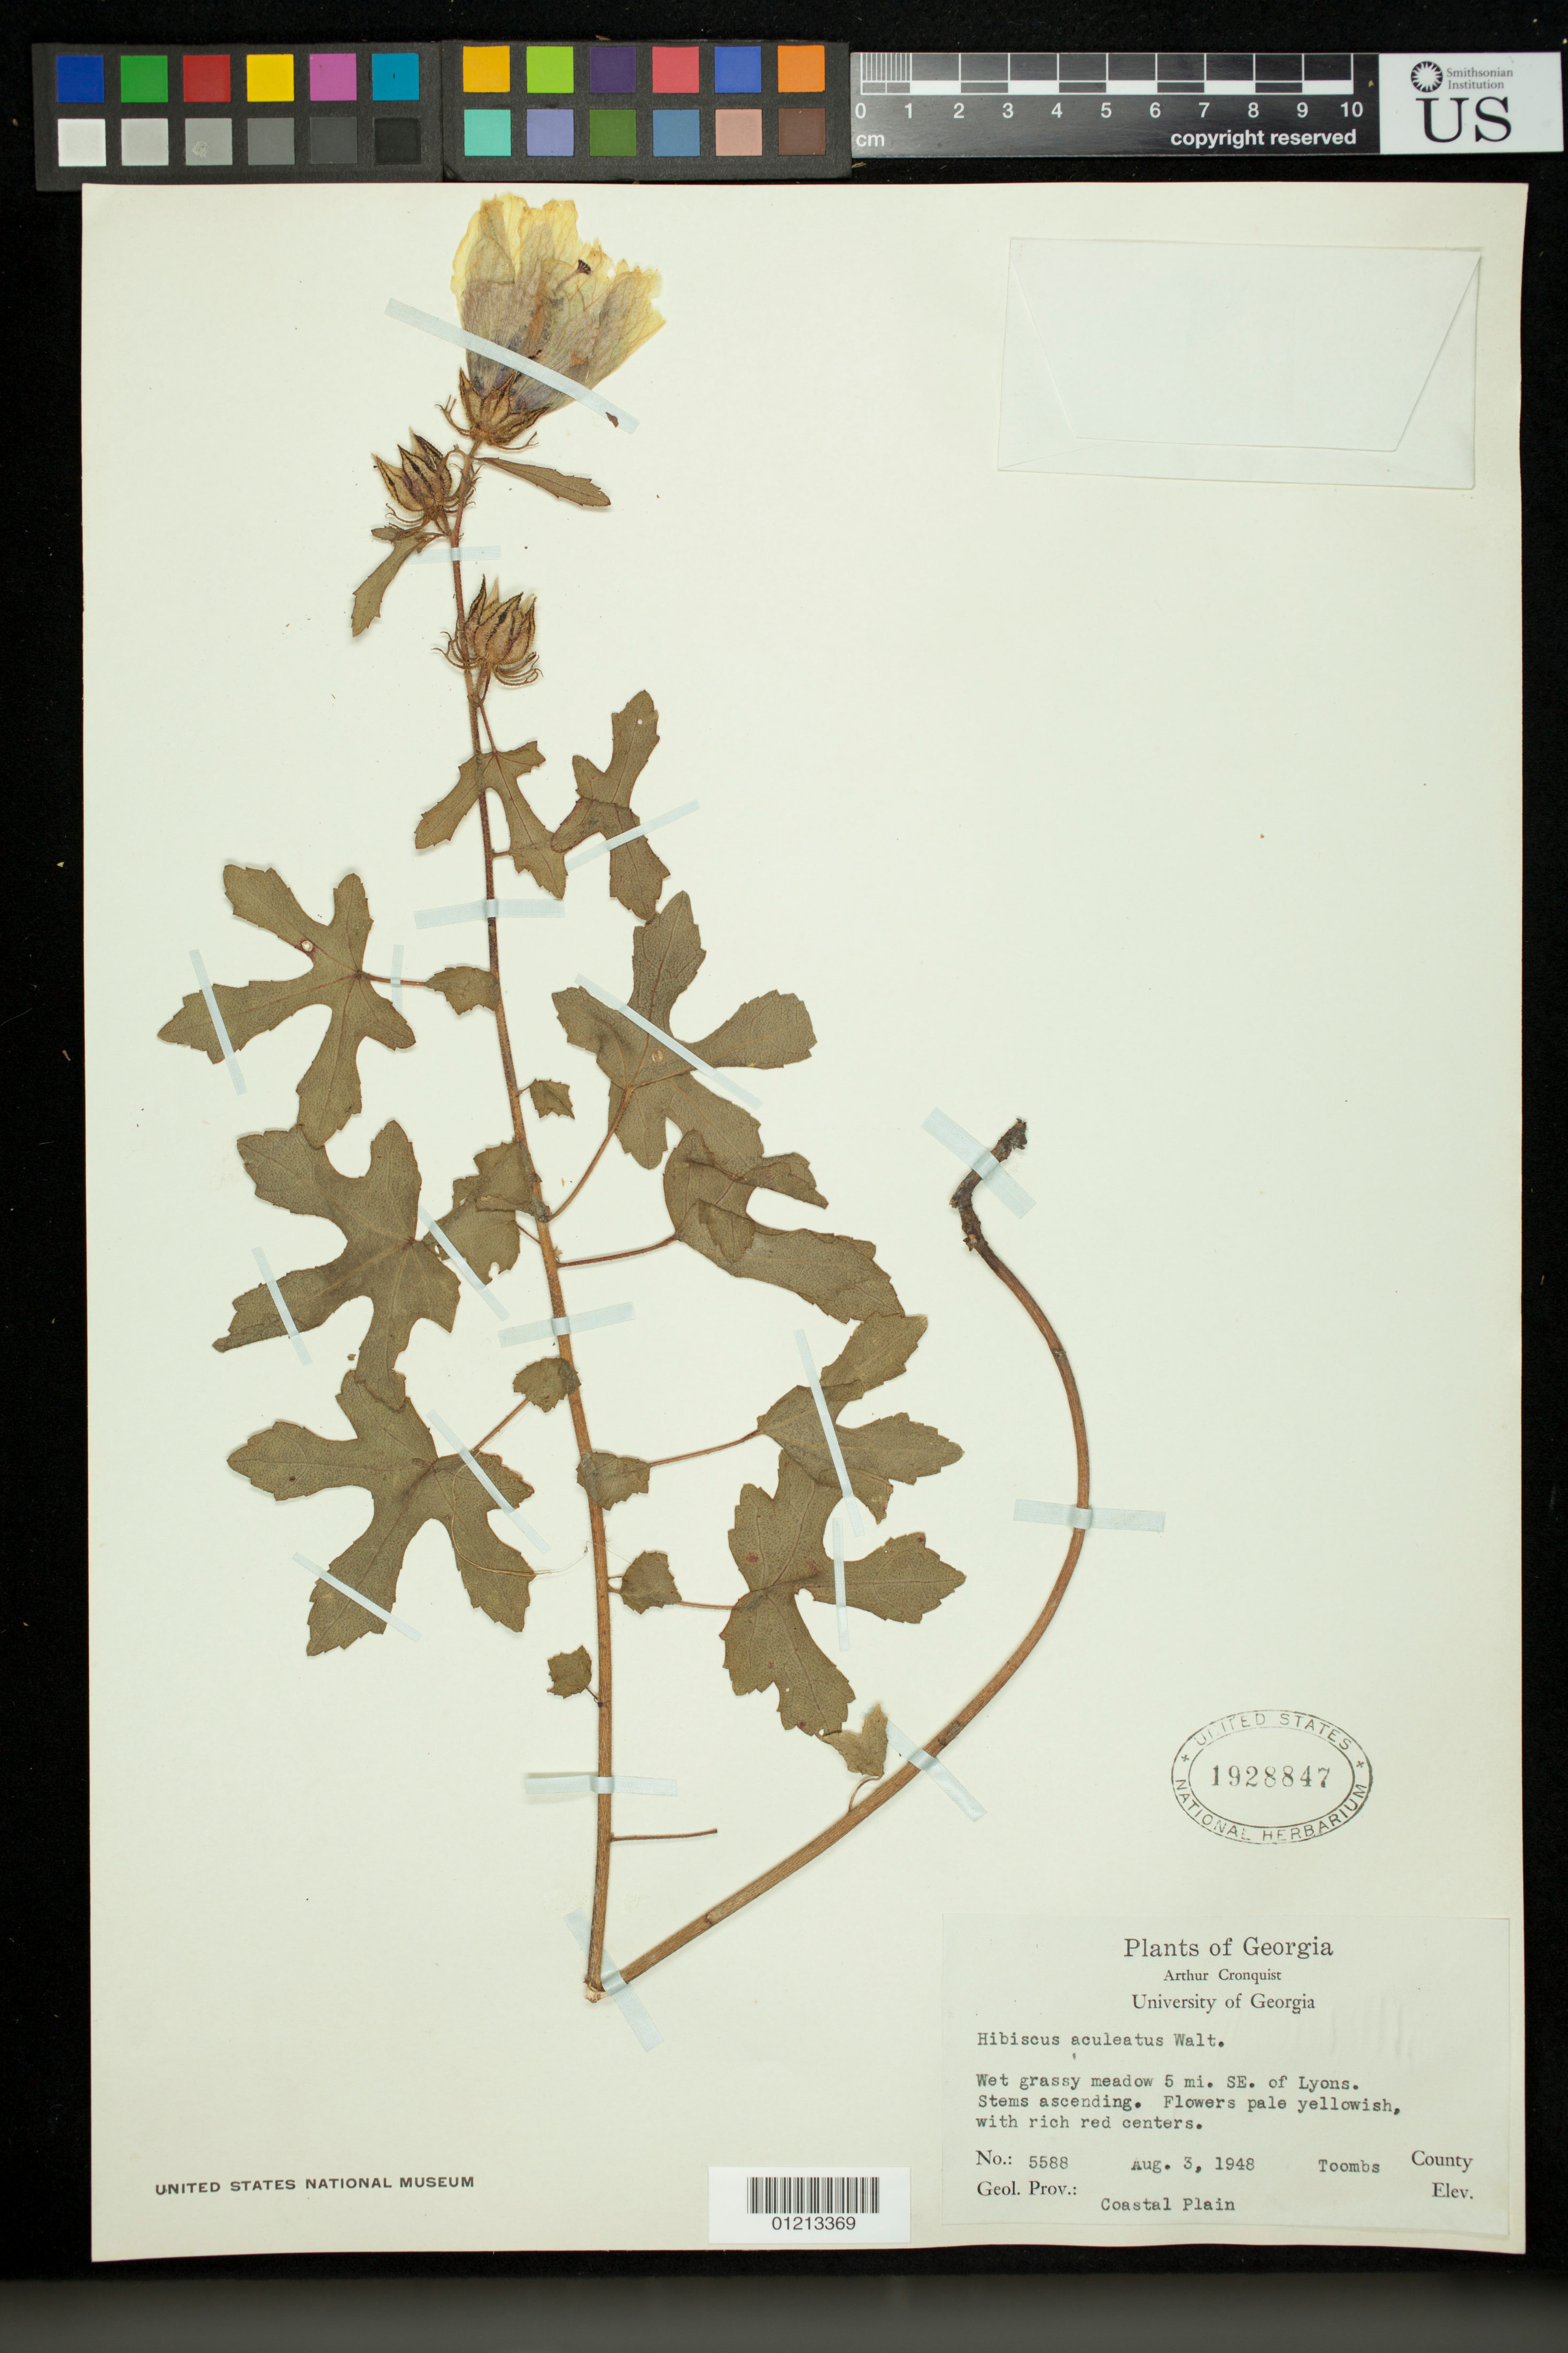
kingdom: Plantae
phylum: Tracheophyta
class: Magnoliopsida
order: Malvales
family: Malvaceae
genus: Sabdariffa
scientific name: Sabdariffa aculeata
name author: (Walter) M.M. Hanes & R.L. Barrett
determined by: Dorr, Laurence J., Curator (BOT), Smithsonian Institution - National Museum of Natural History (UNITED STATES)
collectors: A. J. Cronquist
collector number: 5588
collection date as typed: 08 Mar 1948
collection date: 1948-03-08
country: United States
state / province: Georgia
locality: Wet grassy meadow 5 mi. SE. of Lyons.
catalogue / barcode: US 1928847